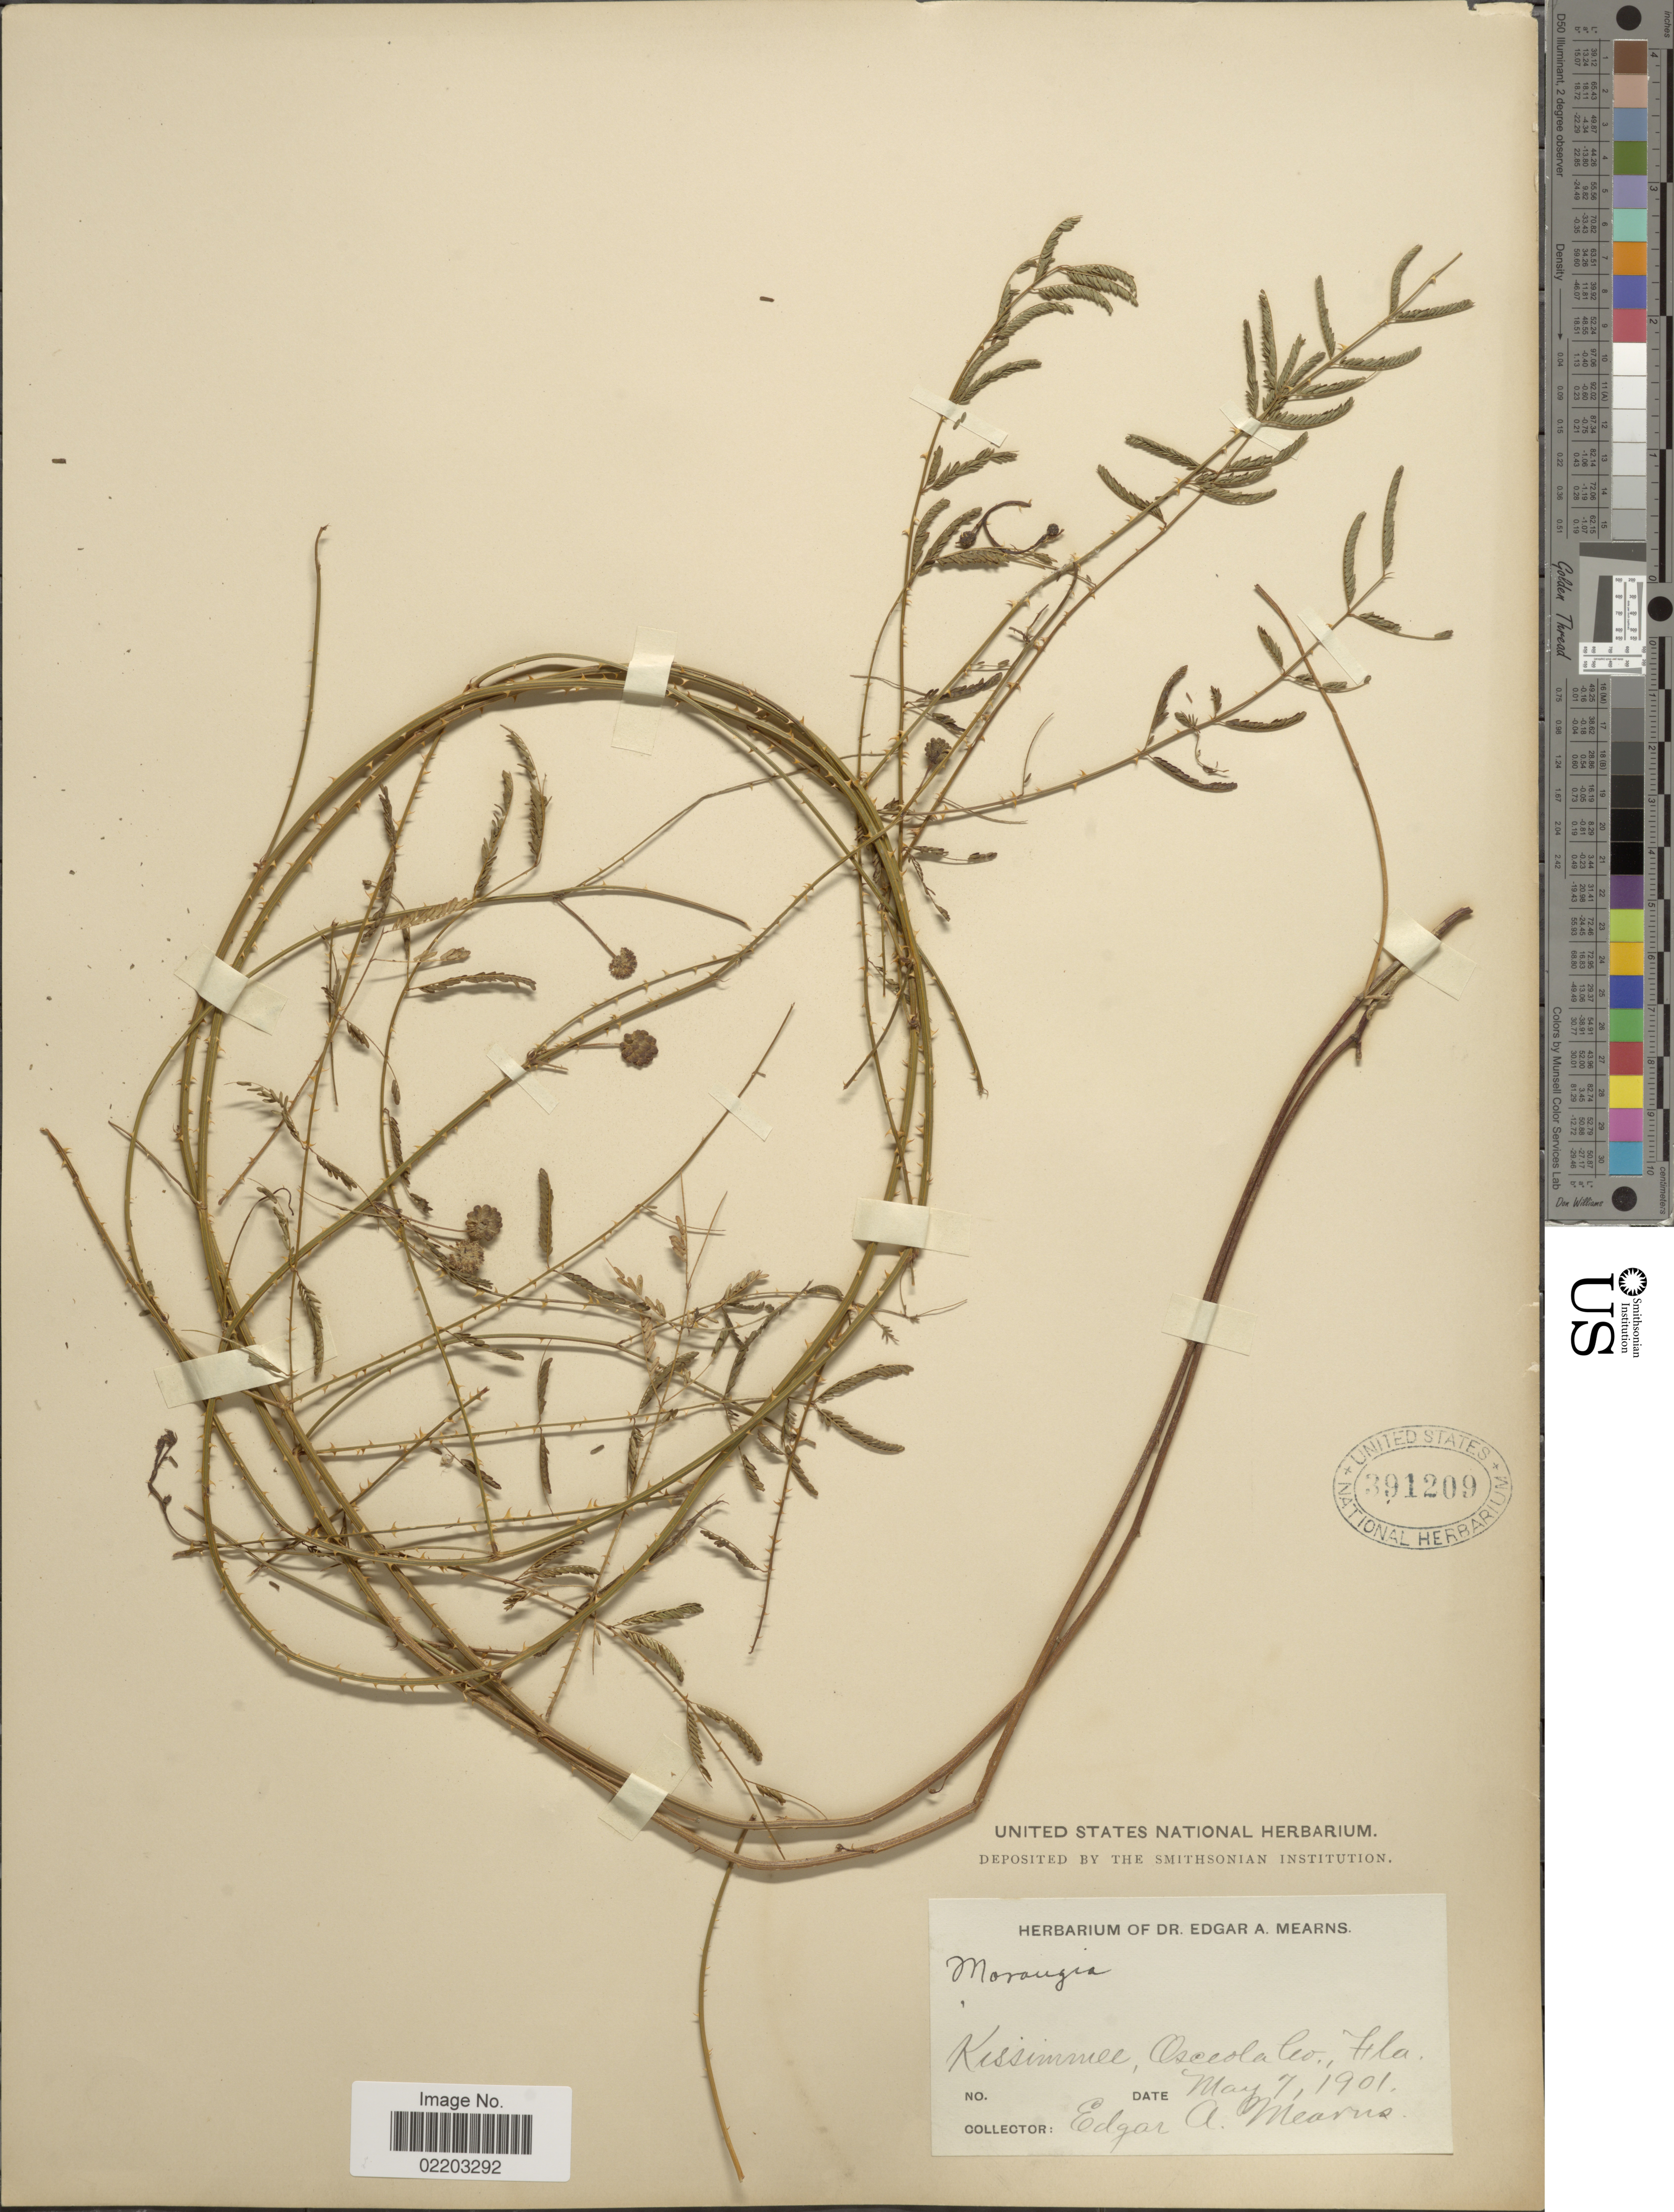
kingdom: Plantae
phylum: Tracheophyta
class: Magnoliopsida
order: Fabales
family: Fabaceae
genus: Mimosa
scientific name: Mimosa microphylla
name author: Dryand.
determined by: Strong, M. T., (US), Smithsonian Institution - National Museum of Natural History (UNITED STATES)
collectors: E. A. Mearns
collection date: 1901-05-07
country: United States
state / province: Florida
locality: Kissimmee, Osceola Co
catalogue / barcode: US 391209